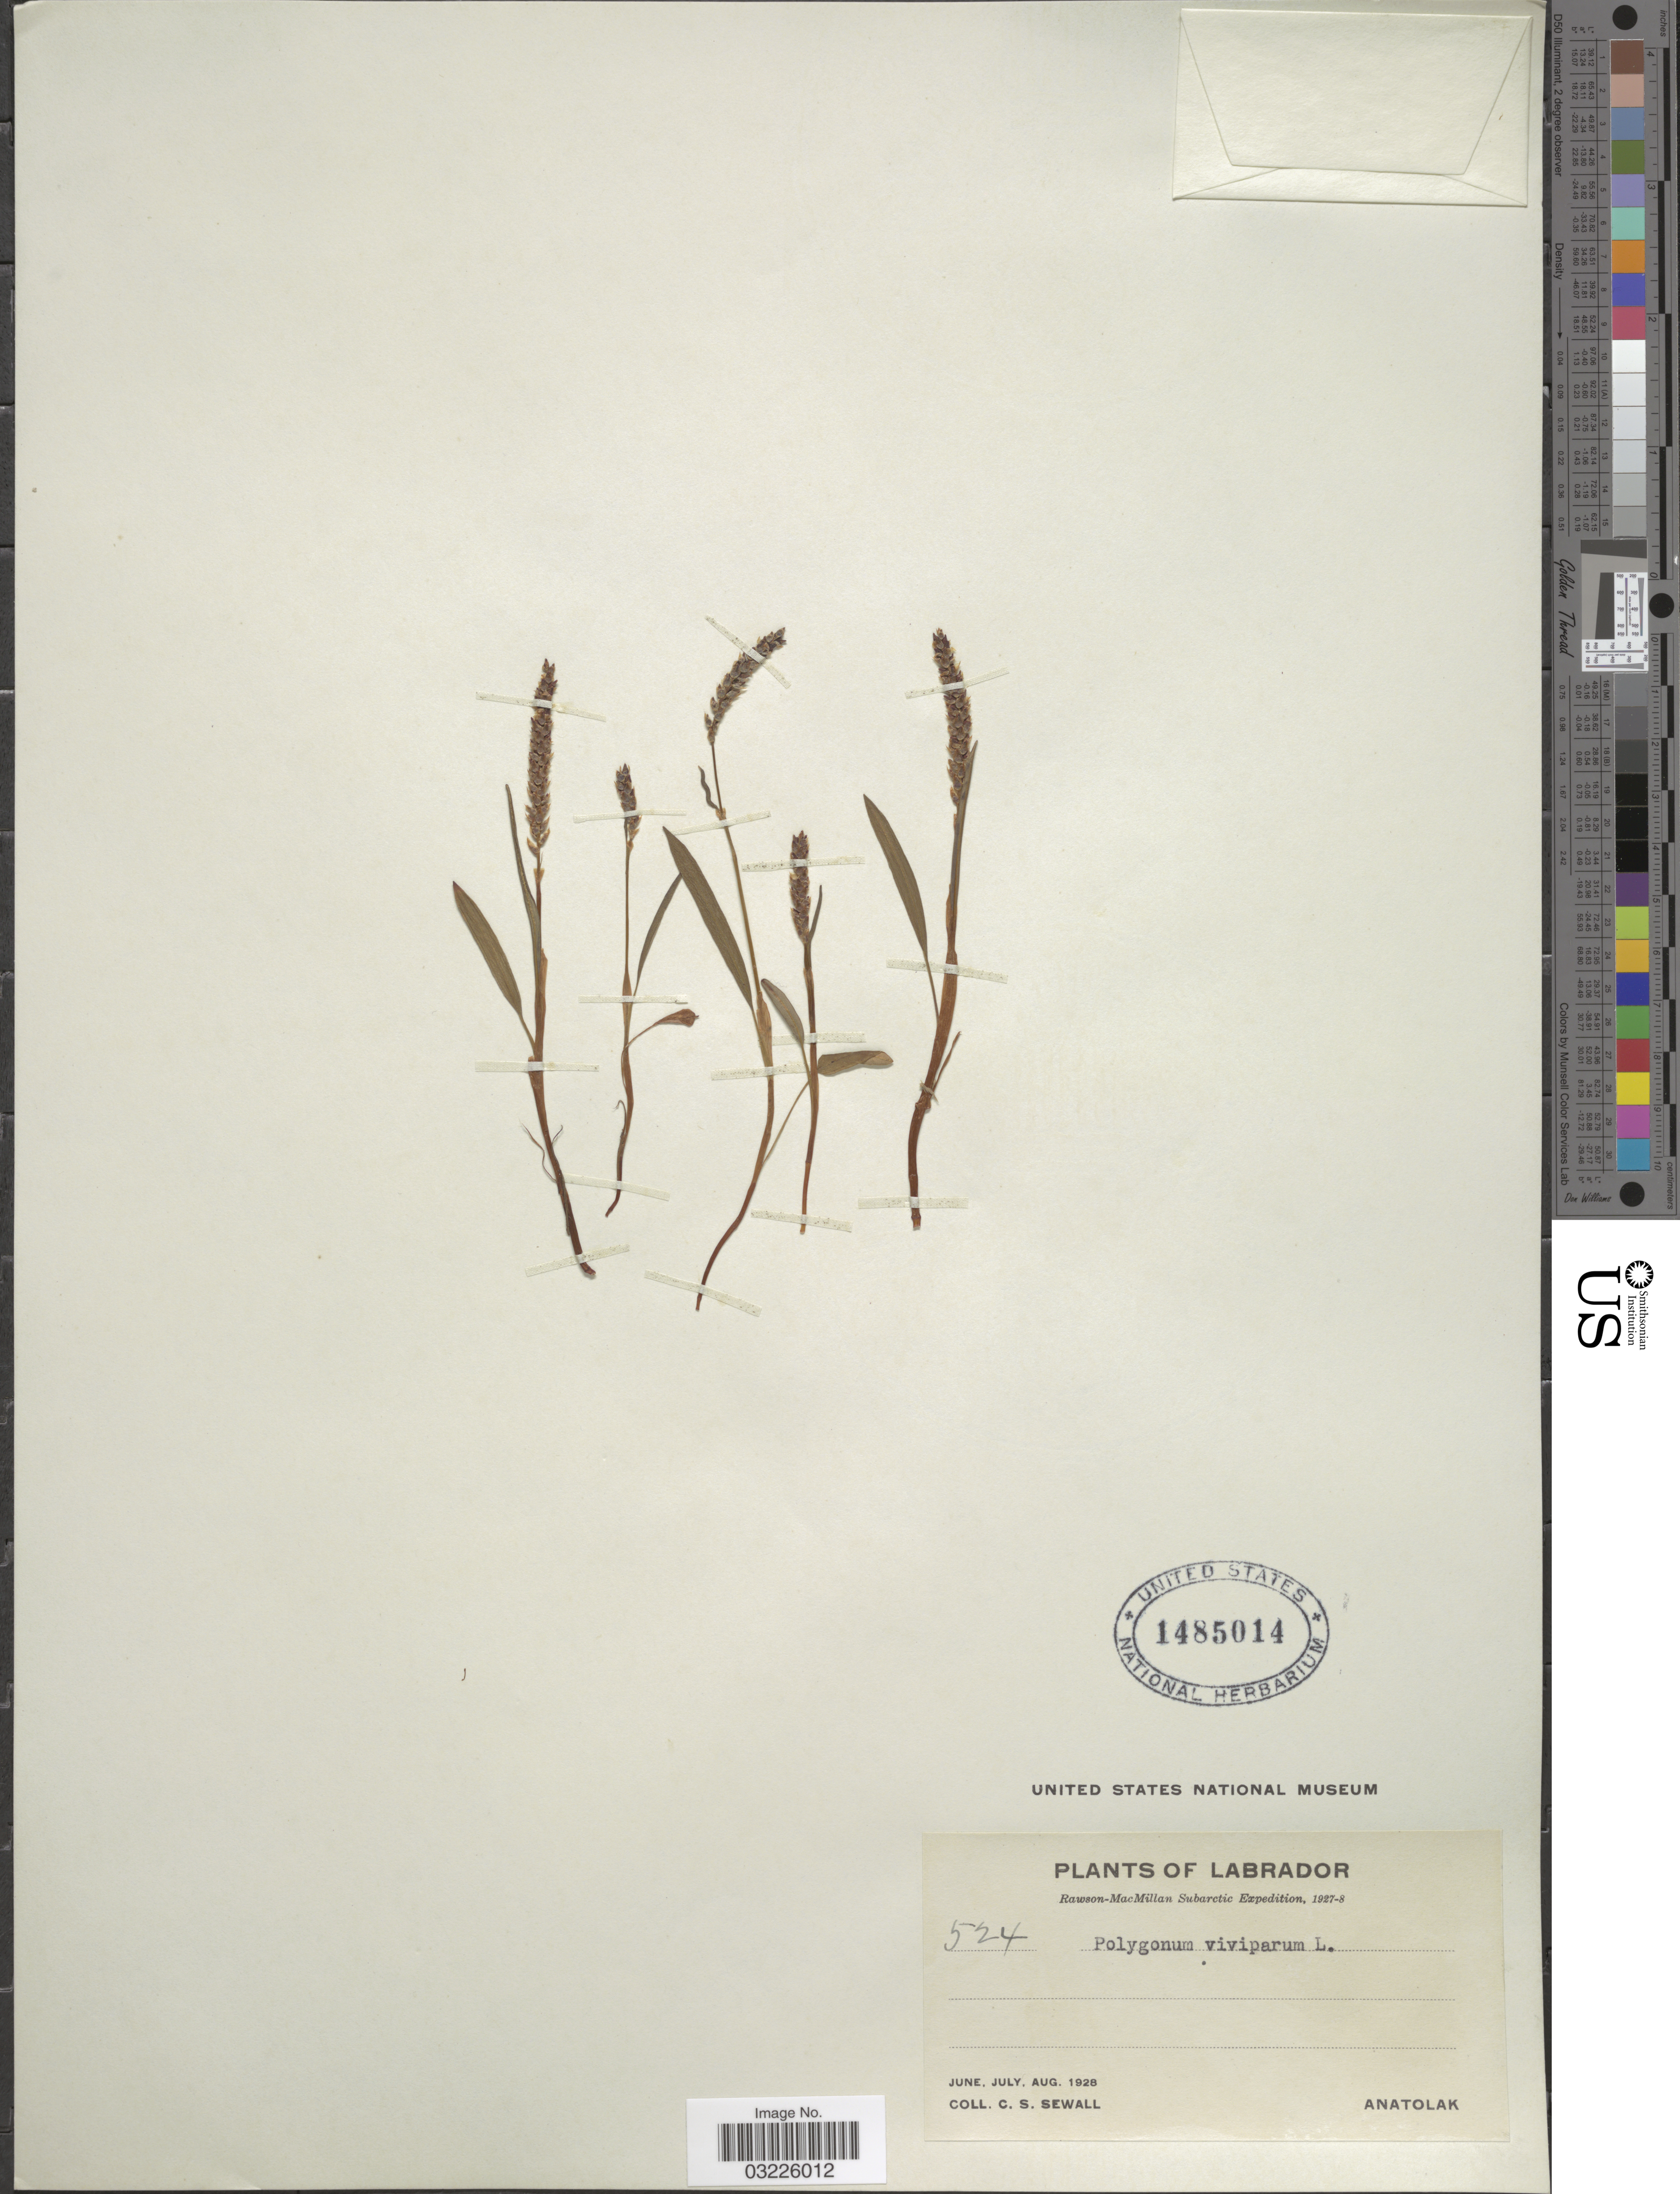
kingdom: Plantae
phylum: Tracheophyta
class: Magnoliopsida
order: Caryophyllales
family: Polygonaceae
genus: Bistorta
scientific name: Bistorta vivipara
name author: (L.) Delarbre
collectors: C. Sewall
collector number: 524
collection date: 1928-06/1928-08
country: Canada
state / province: Newfoundland and Labrador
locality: Labrador. Anatolak.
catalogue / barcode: US 1485014